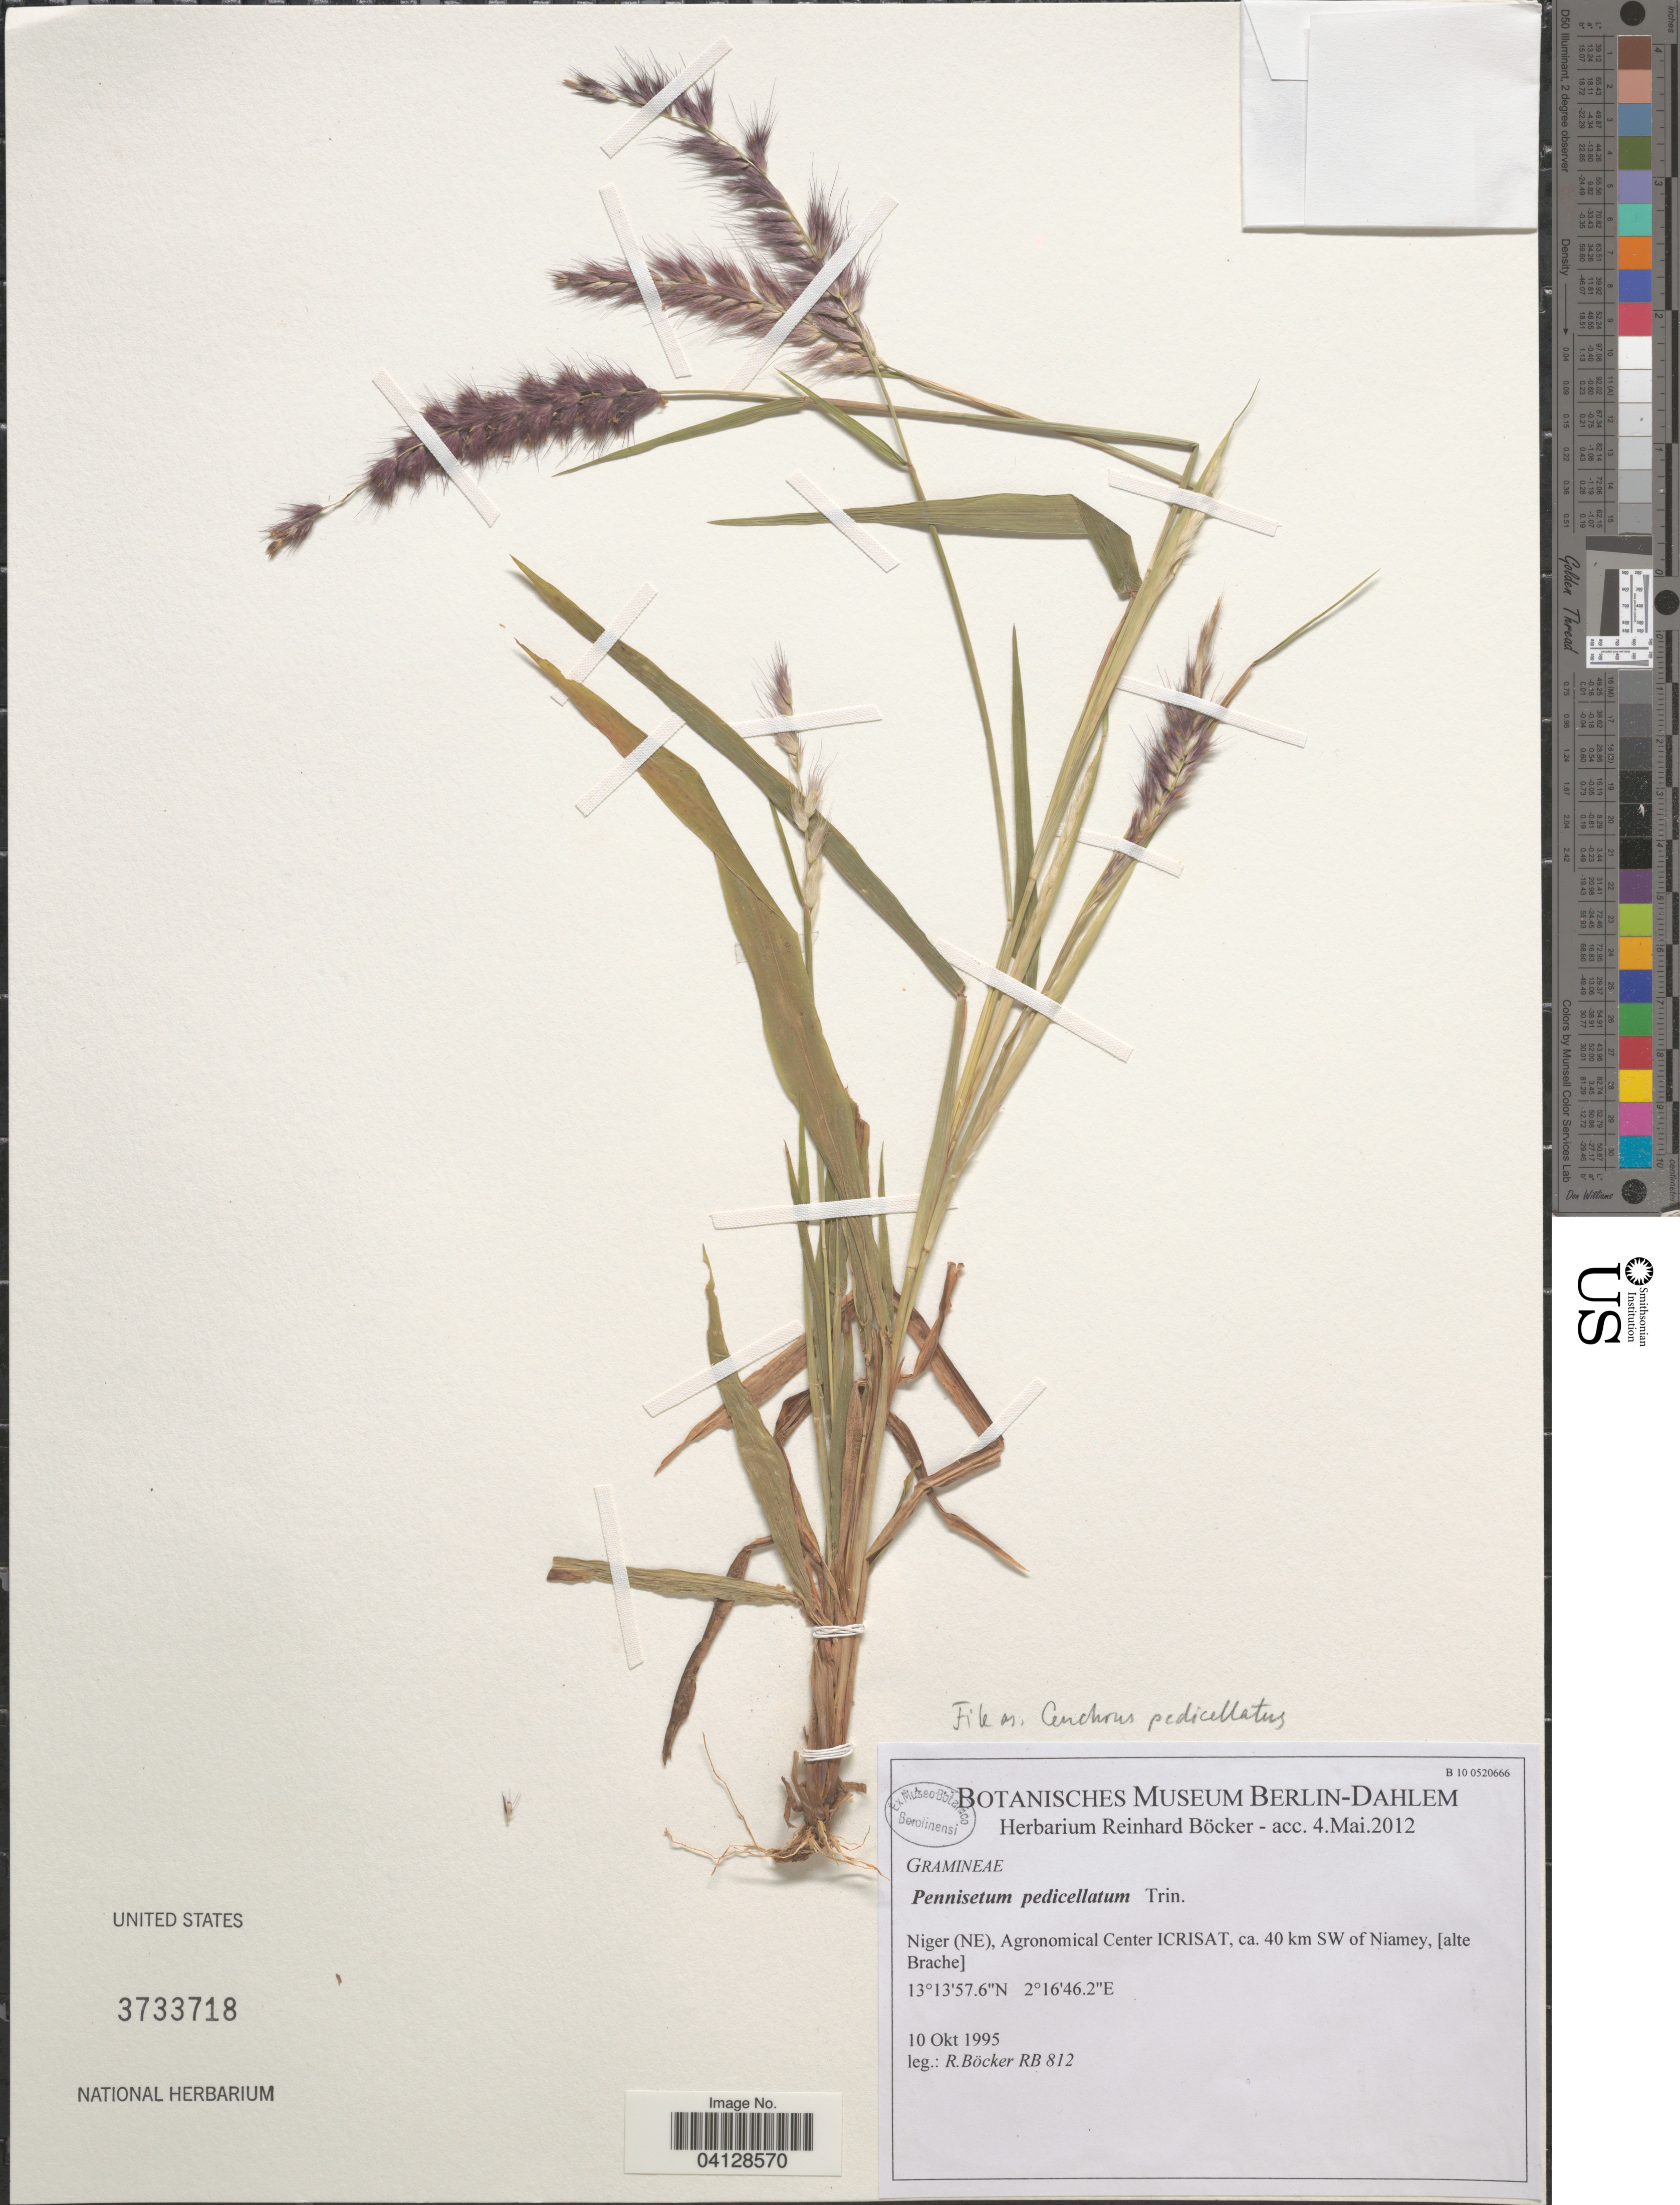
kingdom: Plantae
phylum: Tracheophyta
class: Liliopsida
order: Poales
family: Poaceae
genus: Pennisetum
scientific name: Pennisetum pedicellatum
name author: Trin.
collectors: R. Böcker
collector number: RB812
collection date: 1995-10-10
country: Niger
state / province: Niamey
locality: Agronomical Center ICRISAT, ca. 40 km SW of Niamey, [alte Brache].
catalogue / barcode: US 3733718